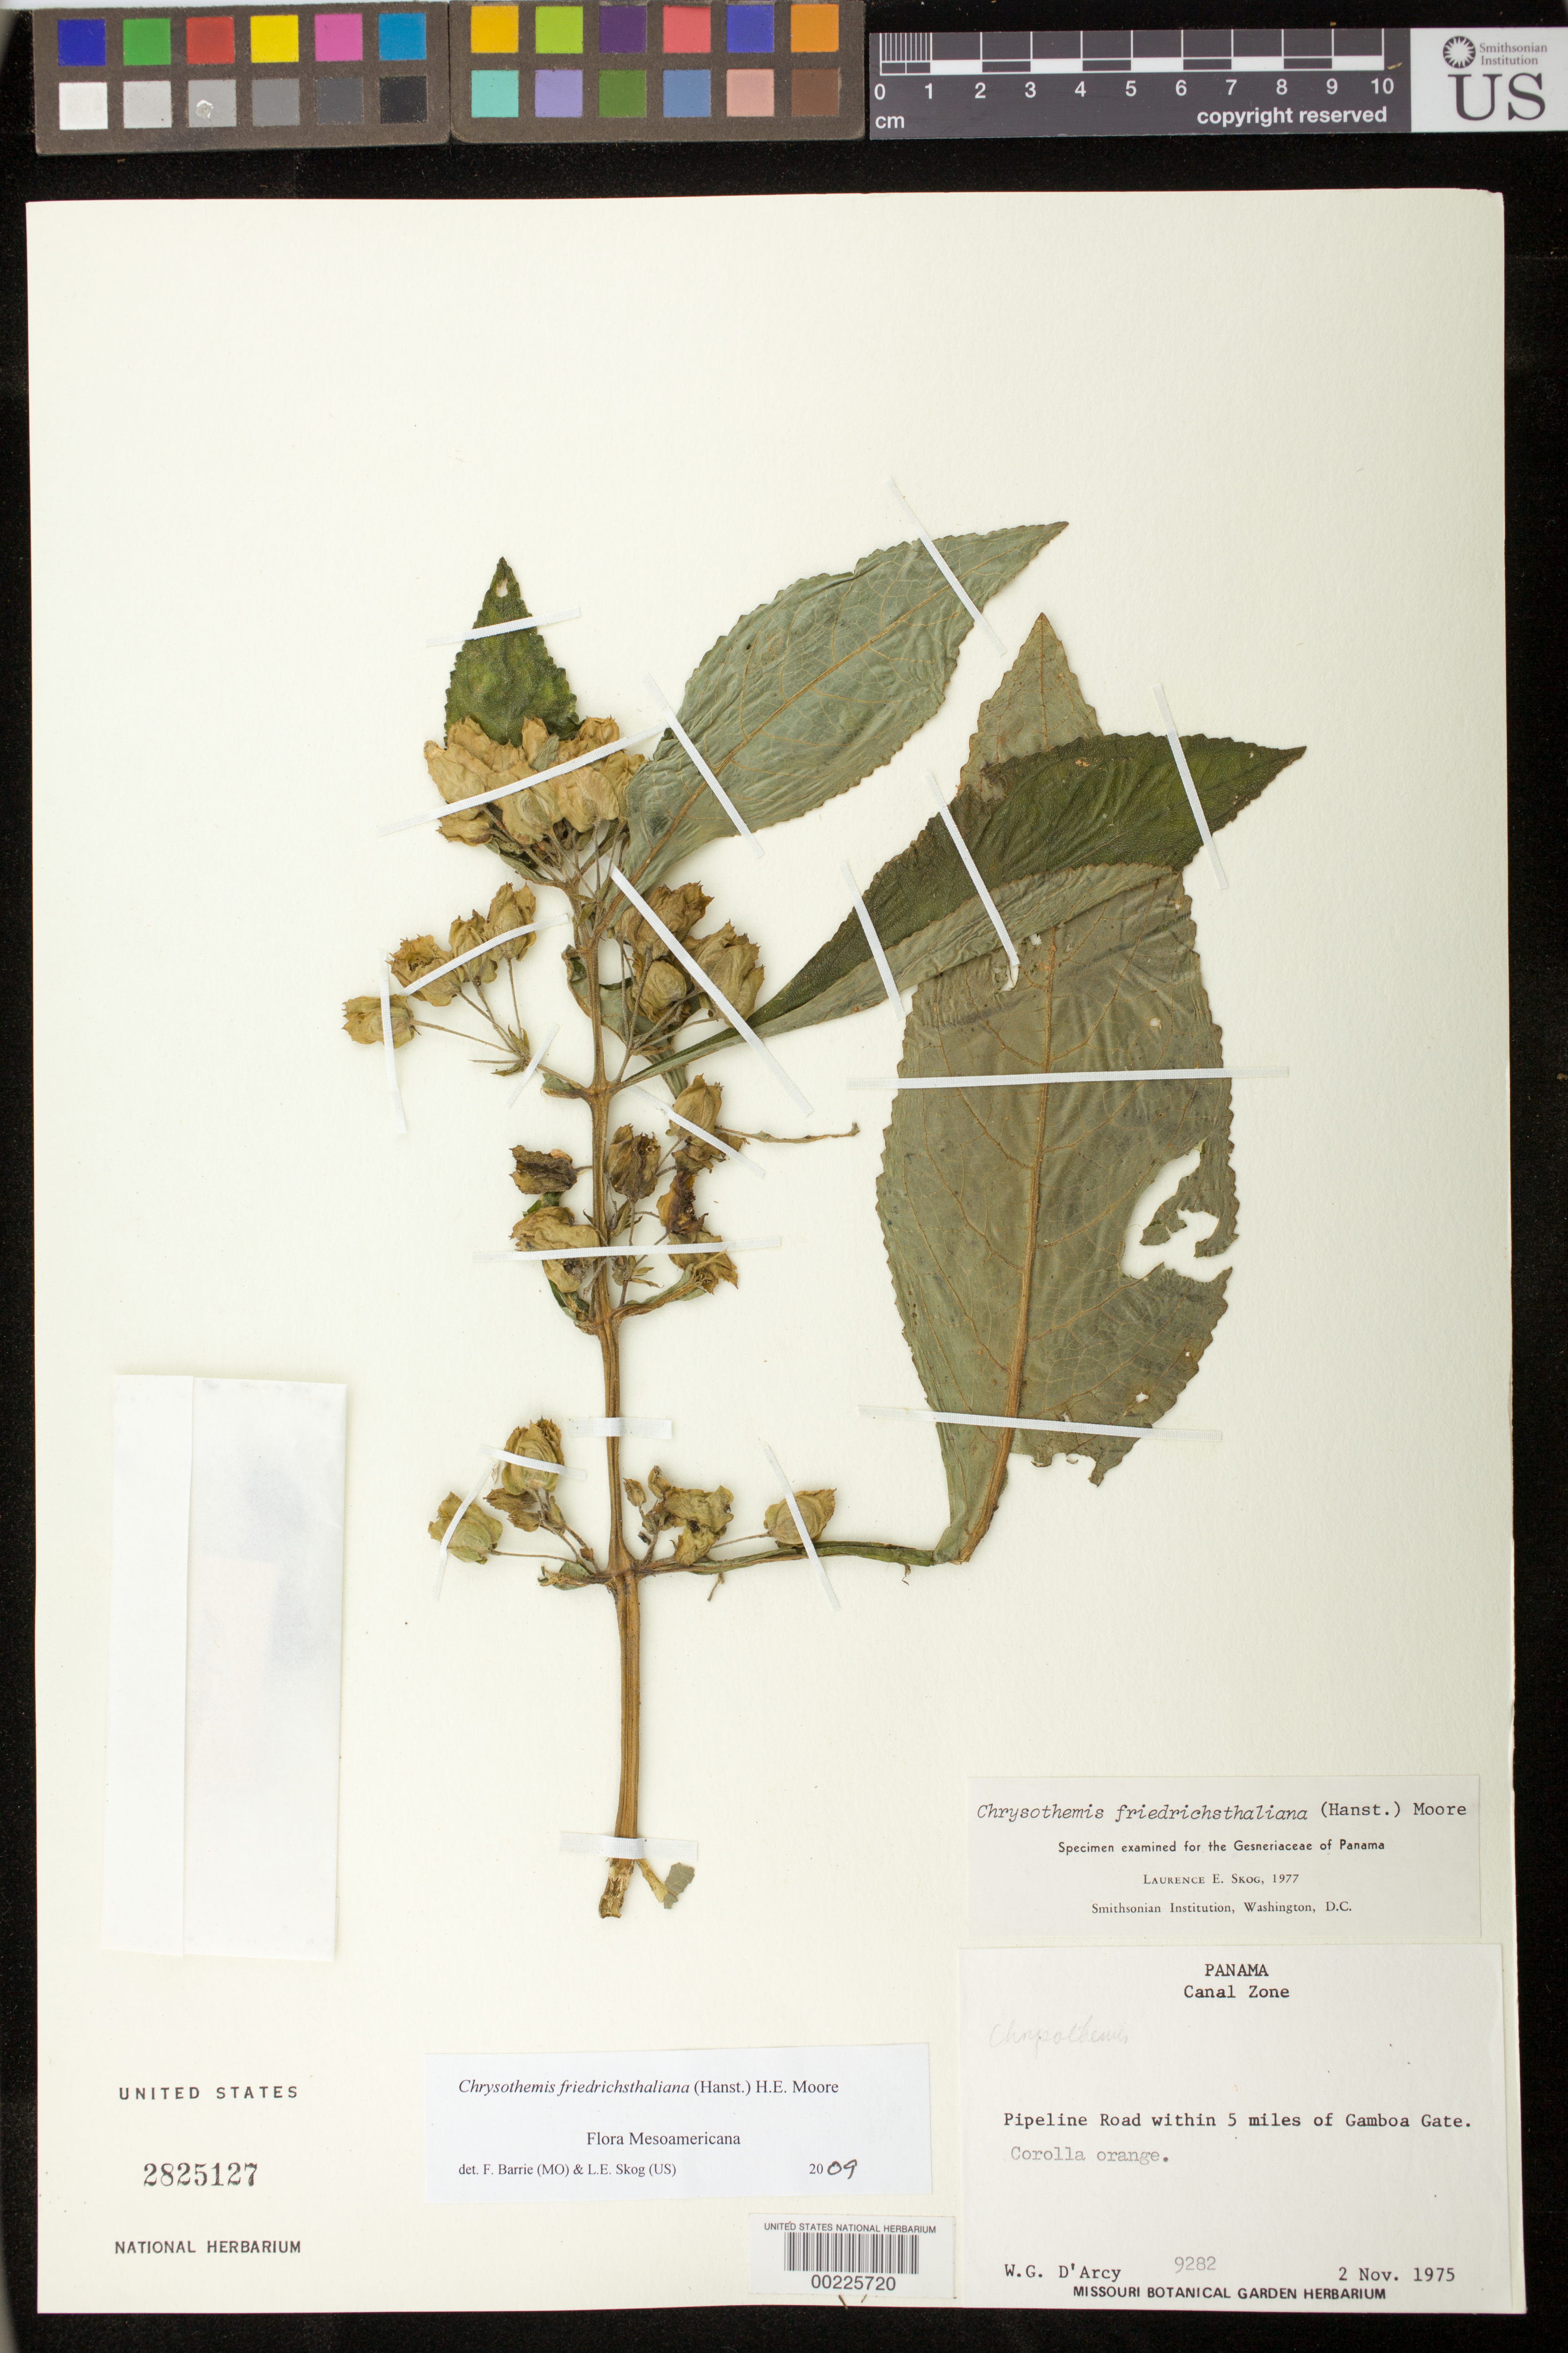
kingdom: Plantae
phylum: Tracheophyta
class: Magnoliopsida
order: Lamiales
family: Gesneriaceae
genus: Chrysothemis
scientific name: Chrysothemis friedrichsthaliana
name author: (Hanst.) H.E. Moore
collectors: W. G. D'Arcy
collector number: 9282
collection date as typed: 02 Nov 1975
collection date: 1975-11-02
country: Panama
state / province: Colón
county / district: Canal Zone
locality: Pipeline road within 5 mi of Gamboa gate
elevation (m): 50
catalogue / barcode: US 2825127